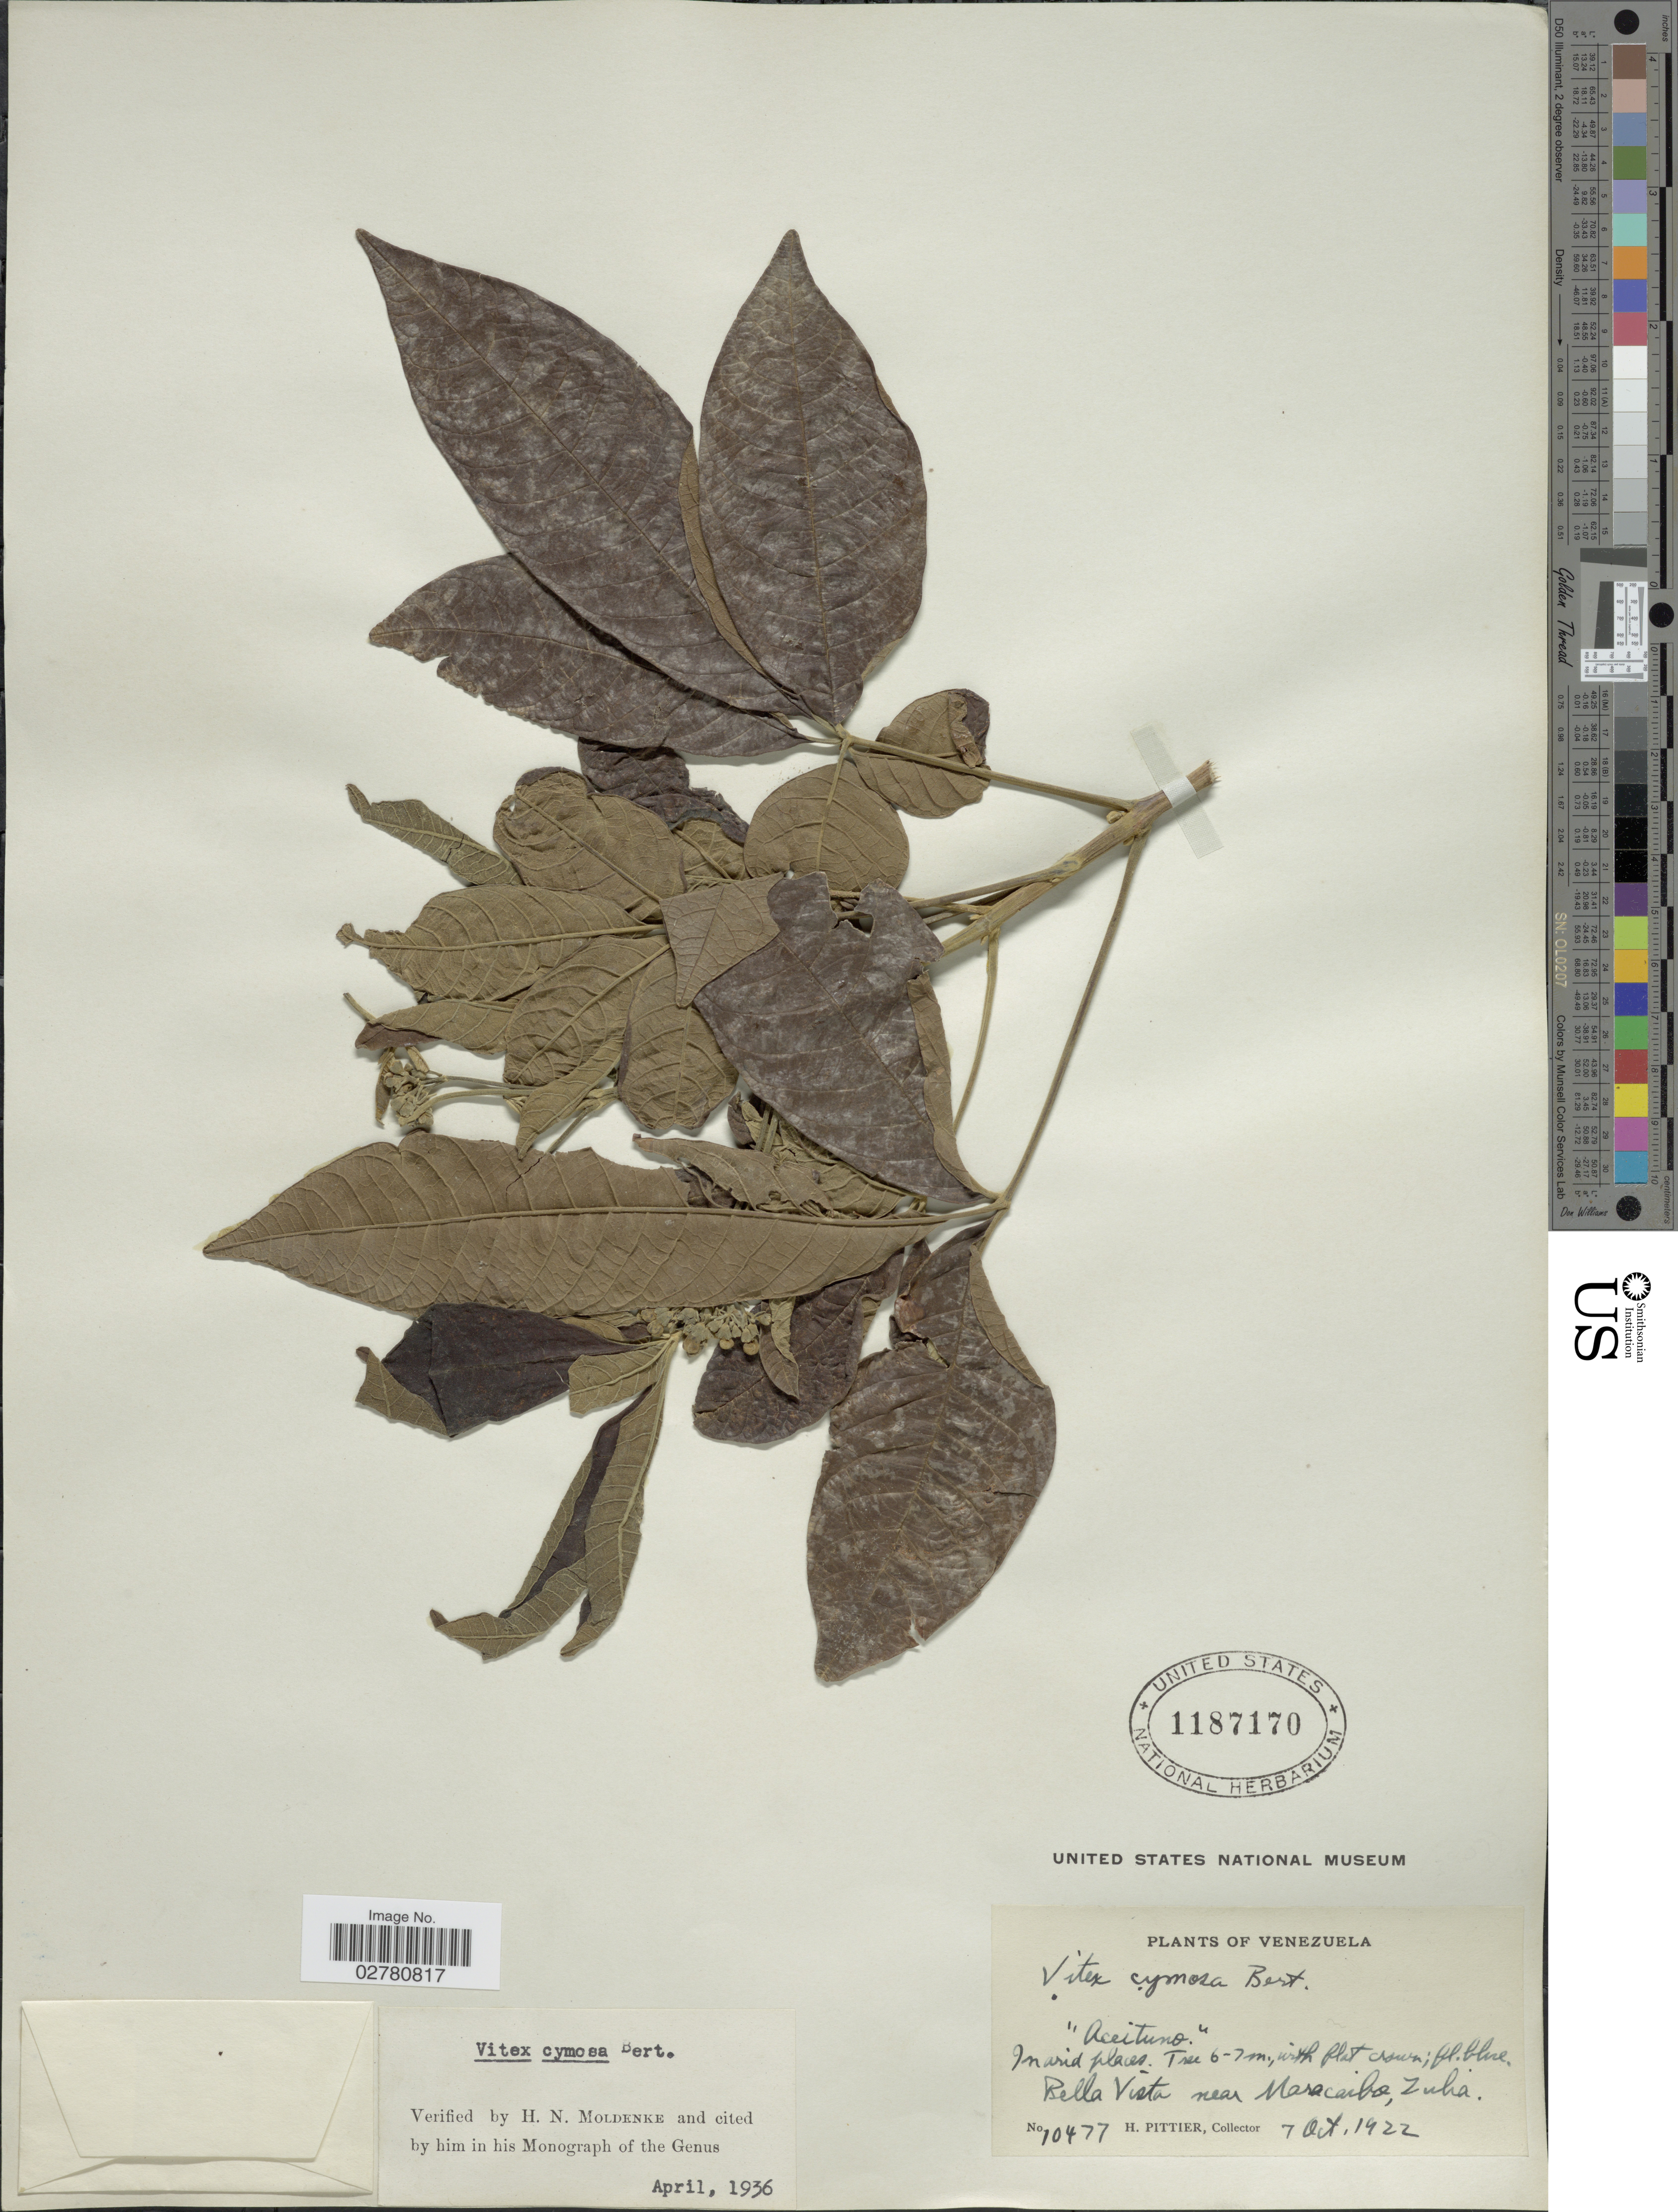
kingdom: Plantae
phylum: Tracheophyta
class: Magnoliopsida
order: Lamiales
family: Lamiaceae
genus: Vitex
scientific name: Vitex cymosa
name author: Bertero ex Spreng.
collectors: H. F. Pittier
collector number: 10477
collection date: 1922-10-07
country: Venezuela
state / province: Zulia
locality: Bella Vista near Maracaibo.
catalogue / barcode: US 1187170